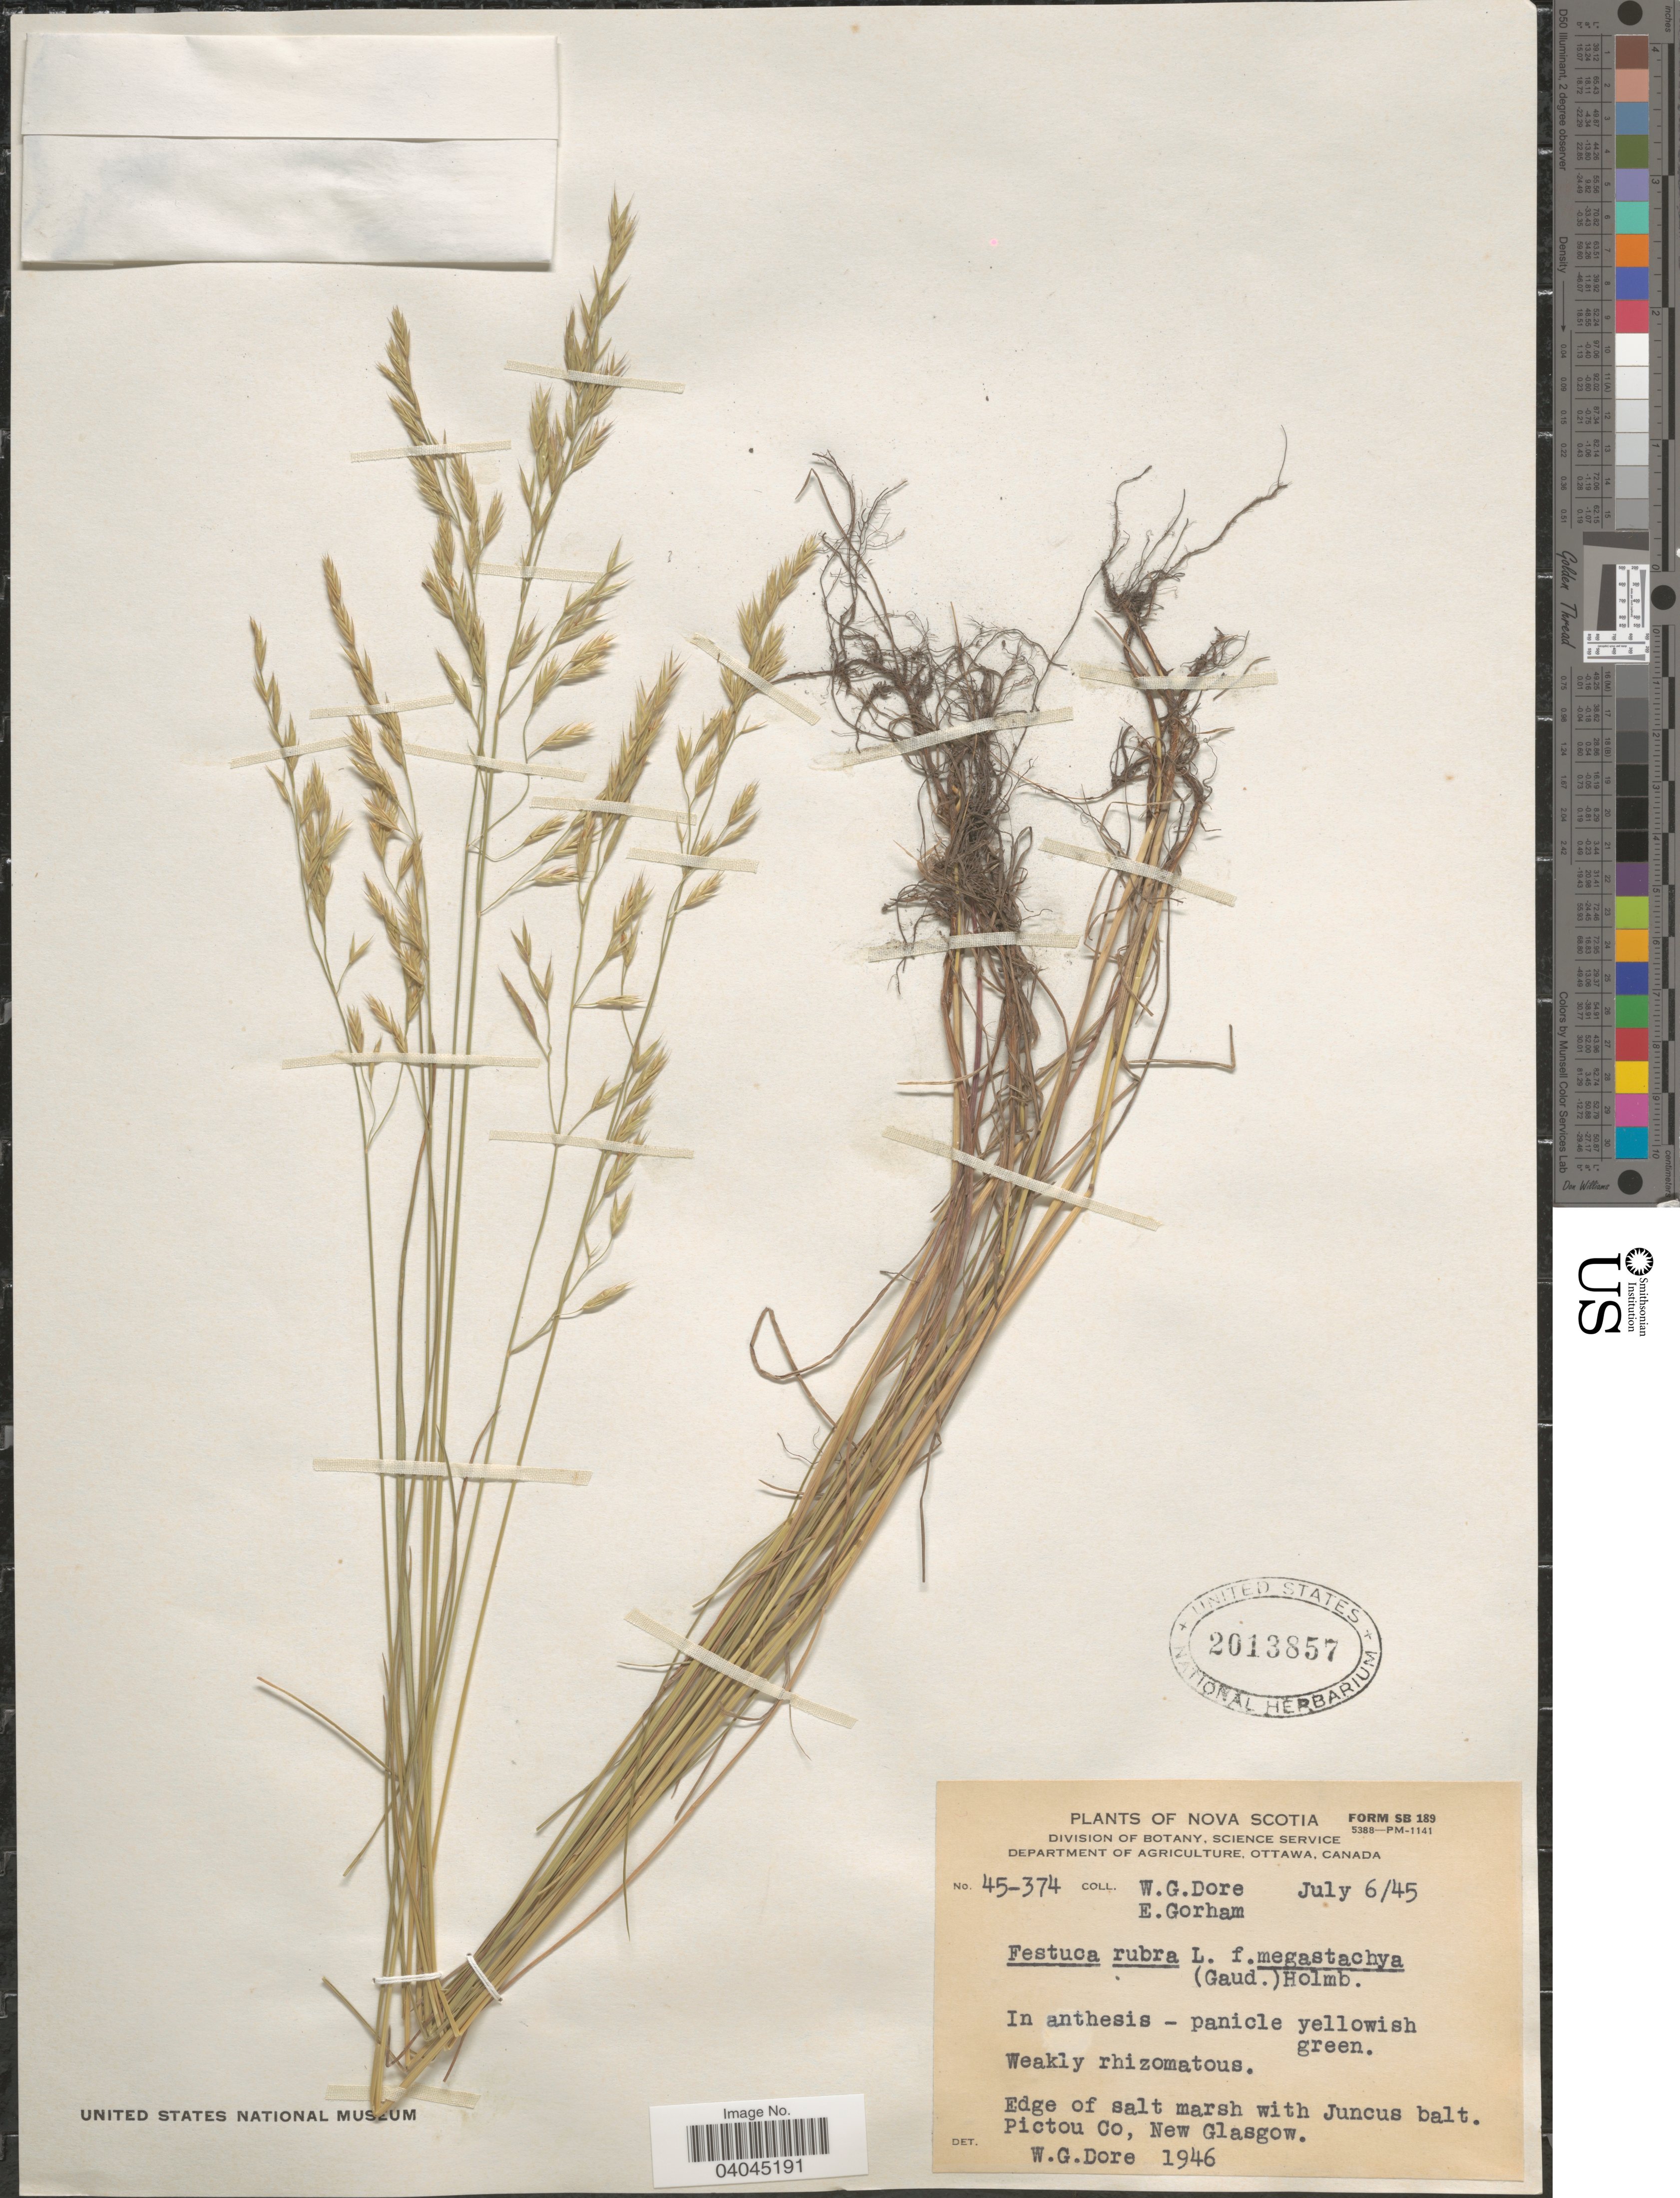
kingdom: Plantae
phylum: Tracheophyta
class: Liliopsida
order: Poales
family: Poaceae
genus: Festuca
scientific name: Festuca rubra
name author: L.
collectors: W. Dore & E. Gorham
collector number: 45-374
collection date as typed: Transcribed d/m/y: 6/7/45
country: Canada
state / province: Nova Scotia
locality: Pictou Co, New Glasgow.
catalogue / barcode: US 2013857